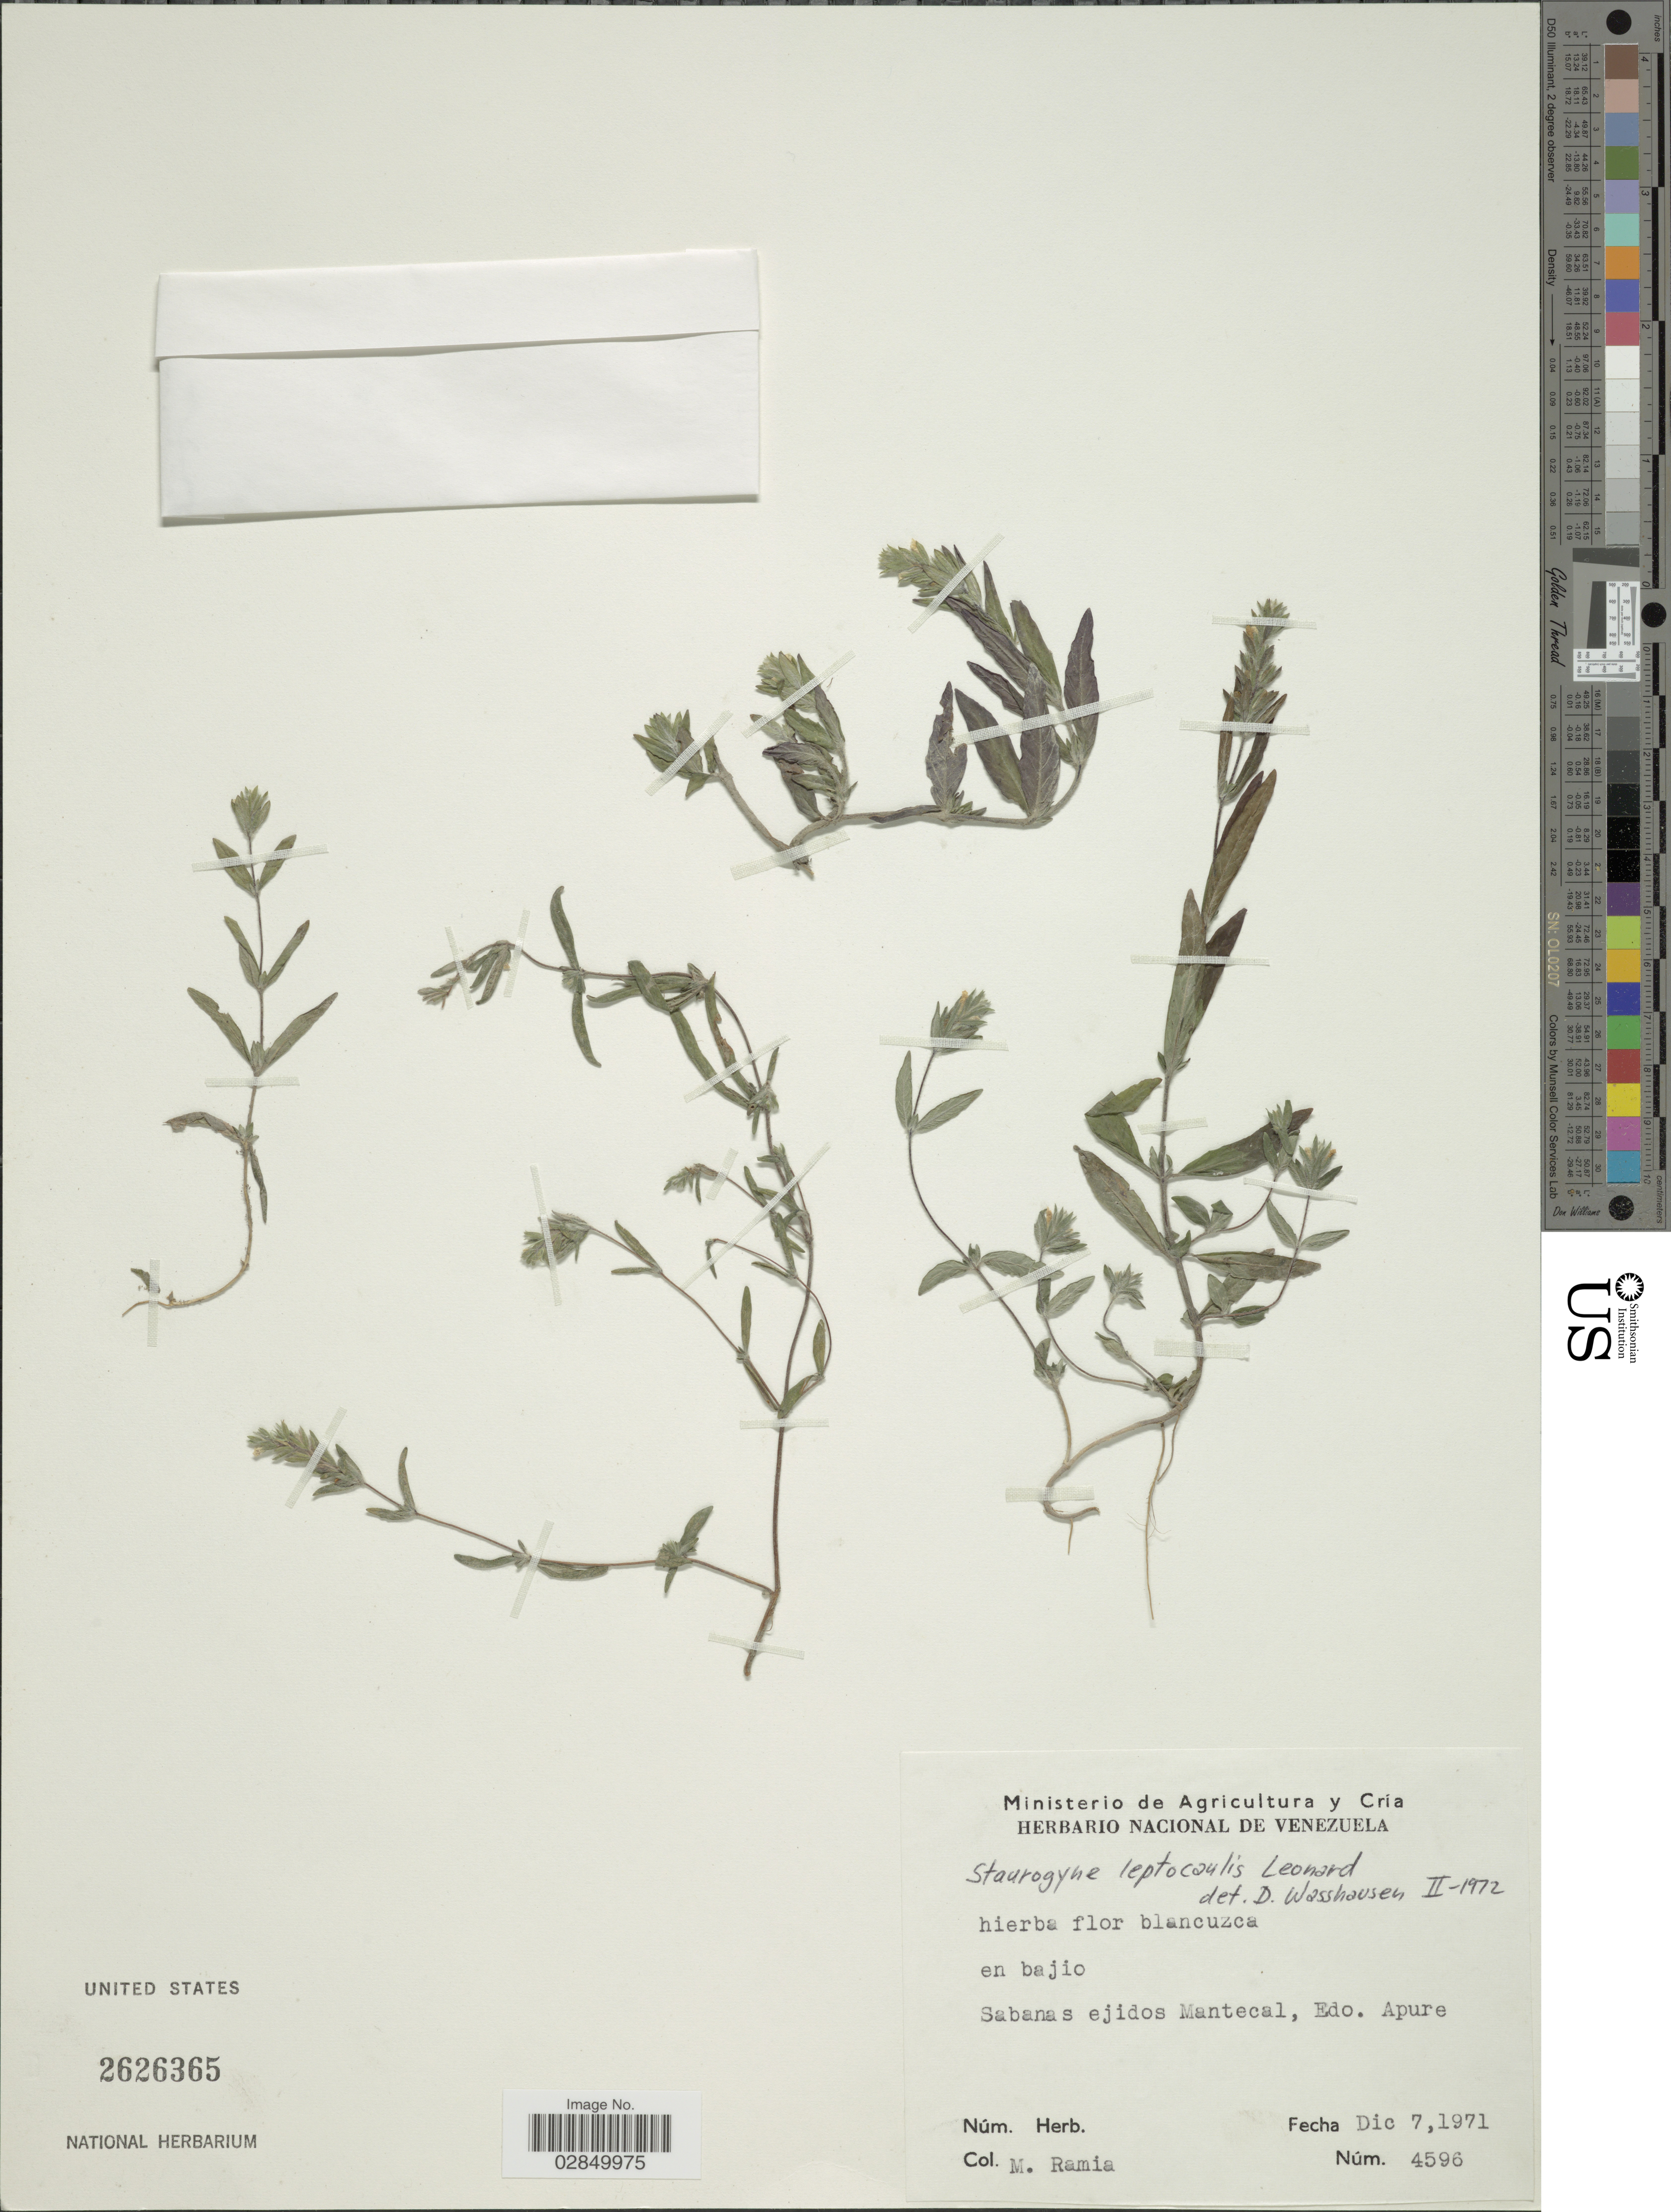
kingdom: Plantae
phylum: Tracheophyta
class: Magnoliopsida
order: Lamiales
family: Acanthaceae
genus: Staurogyne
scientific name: Staurogyne leptocaulis Leonard, nom. illeg.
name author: Leonard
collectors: M. Ramia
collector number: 4596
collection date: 1971-12-07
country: Venezuela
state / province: Apure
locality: Sabanas ejidos Mantecal.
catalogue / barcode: US 2626365